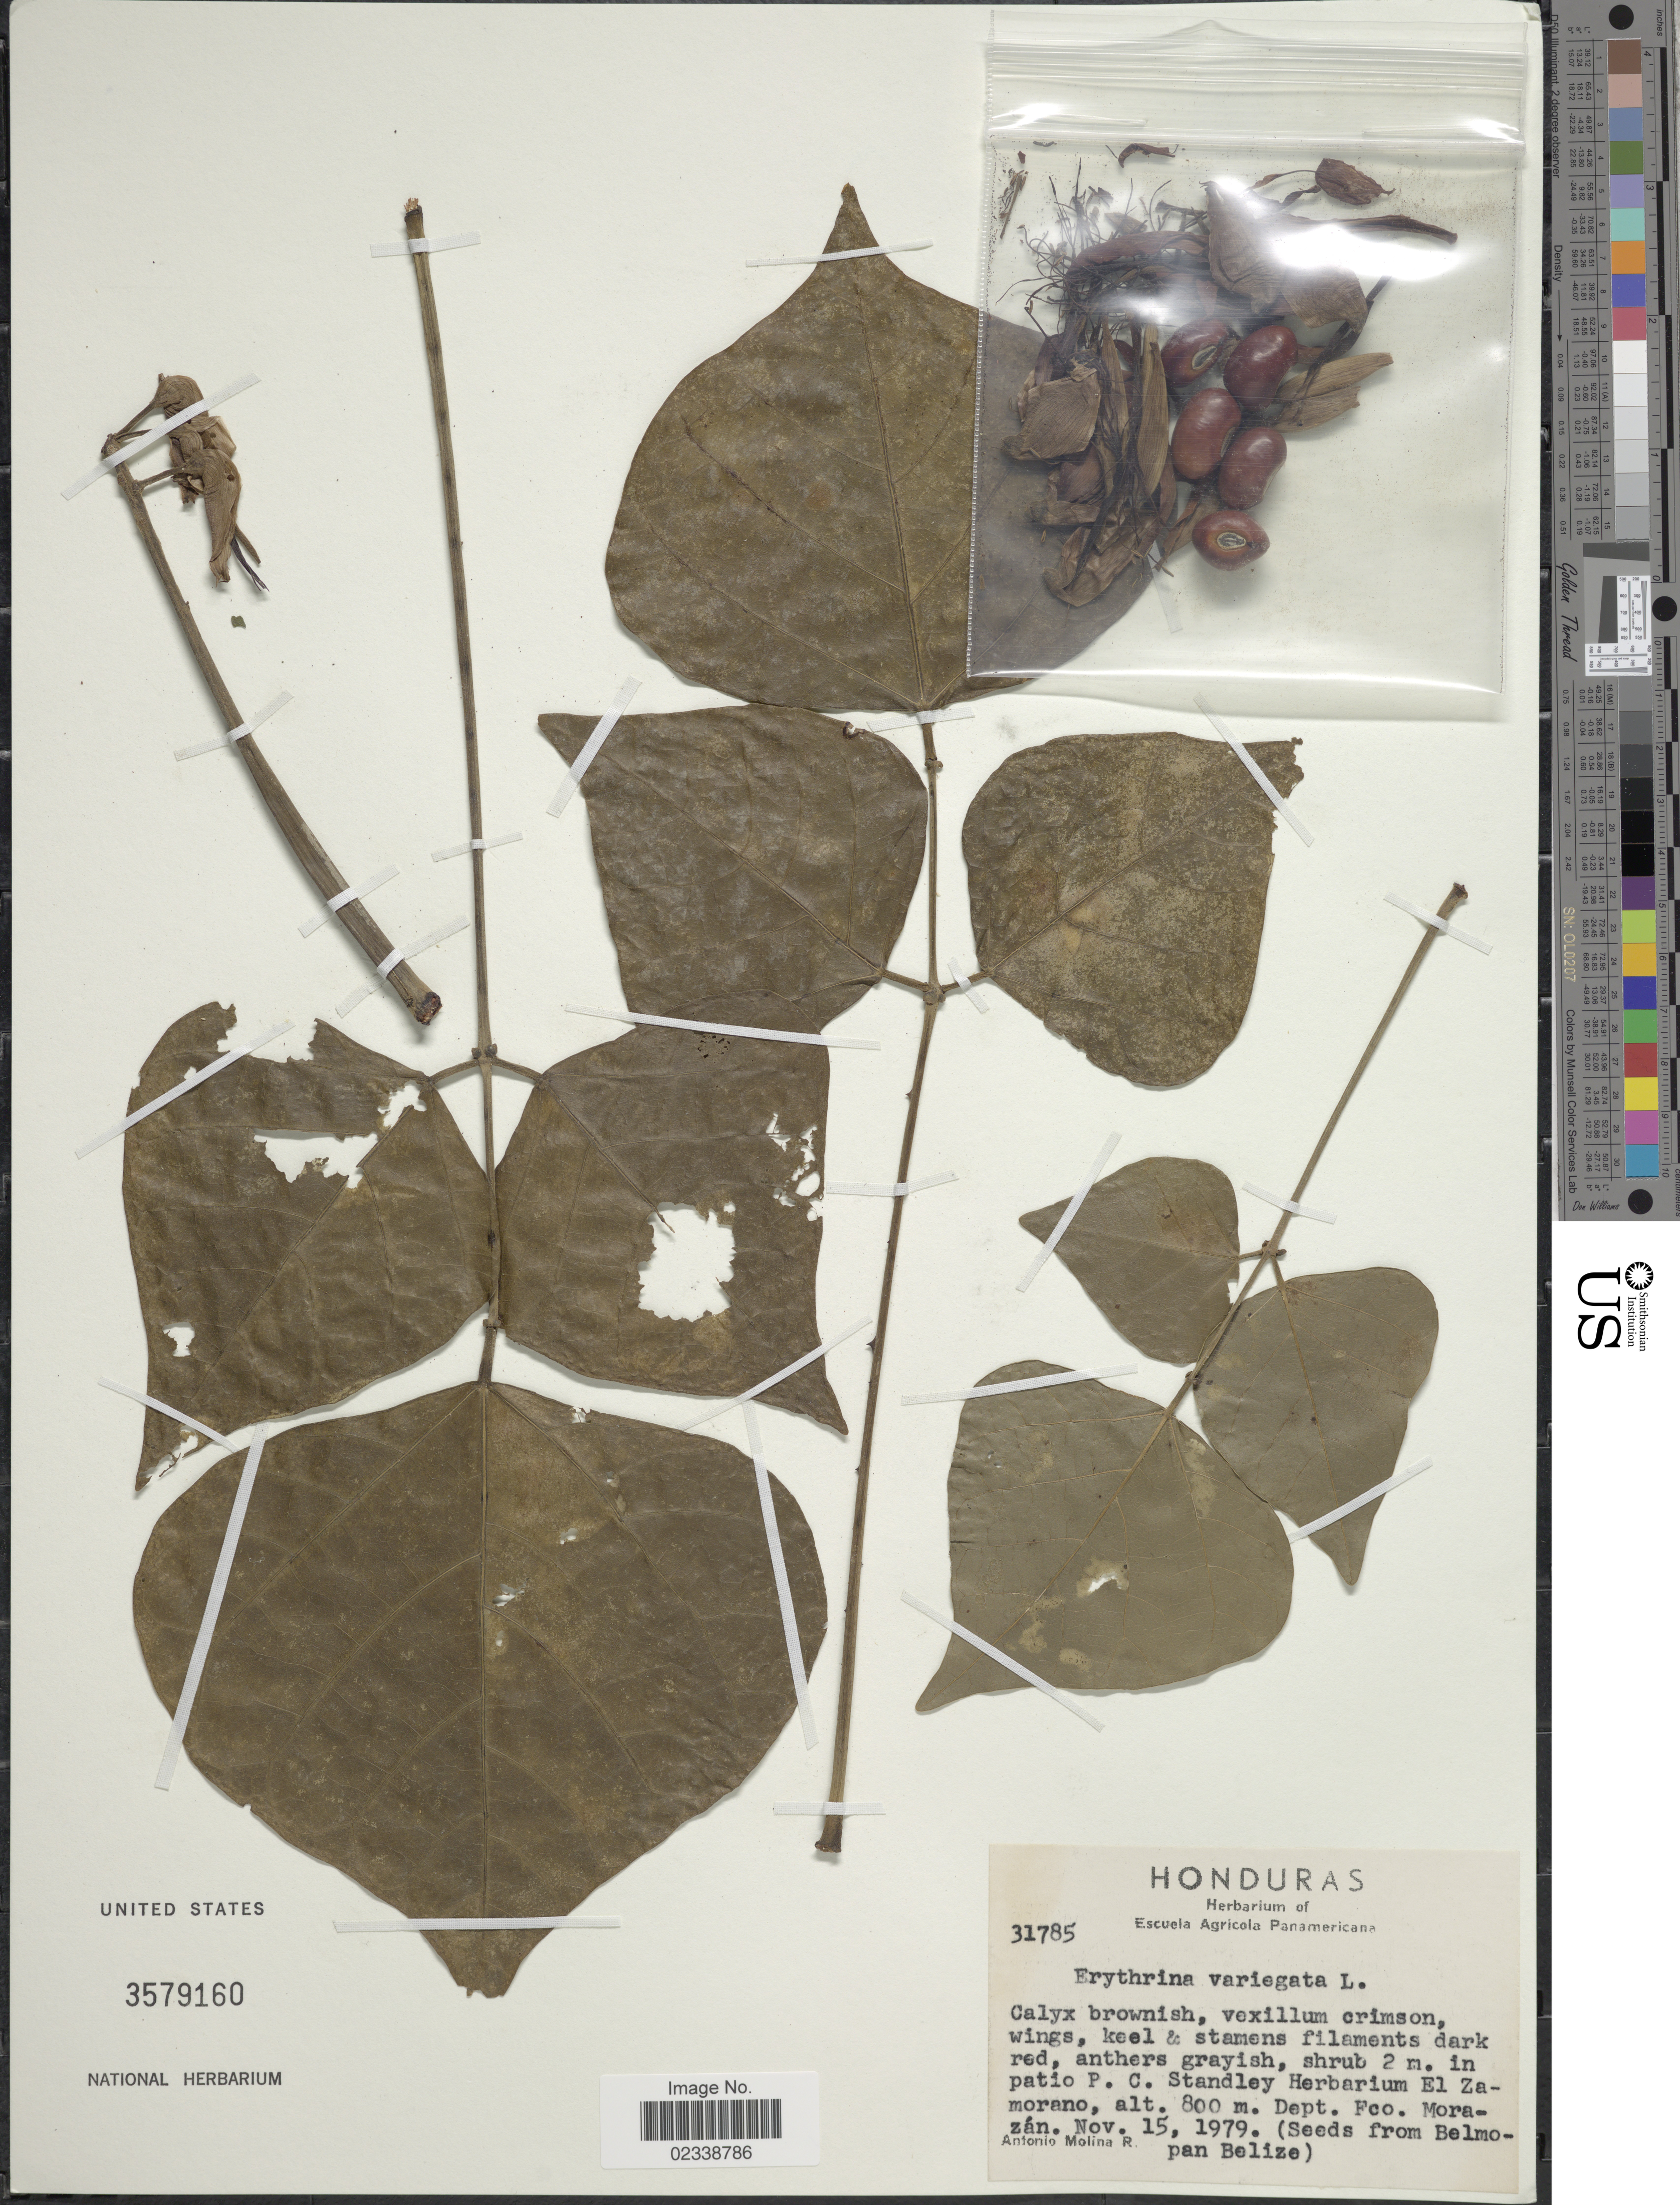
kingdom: Plantae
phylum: Tracheophyta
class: Magnoliopsida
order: Fabales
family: Fabaceae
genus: Erythrina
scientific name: Erythrina variegata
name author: L.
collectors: A. Molina R.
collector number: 31785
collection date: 1979-11-15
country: Honduras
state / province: Fco. Morazán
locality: Patio P. C. Standley Herbarium El Zamorano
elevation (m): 800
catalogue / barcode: US 3579160